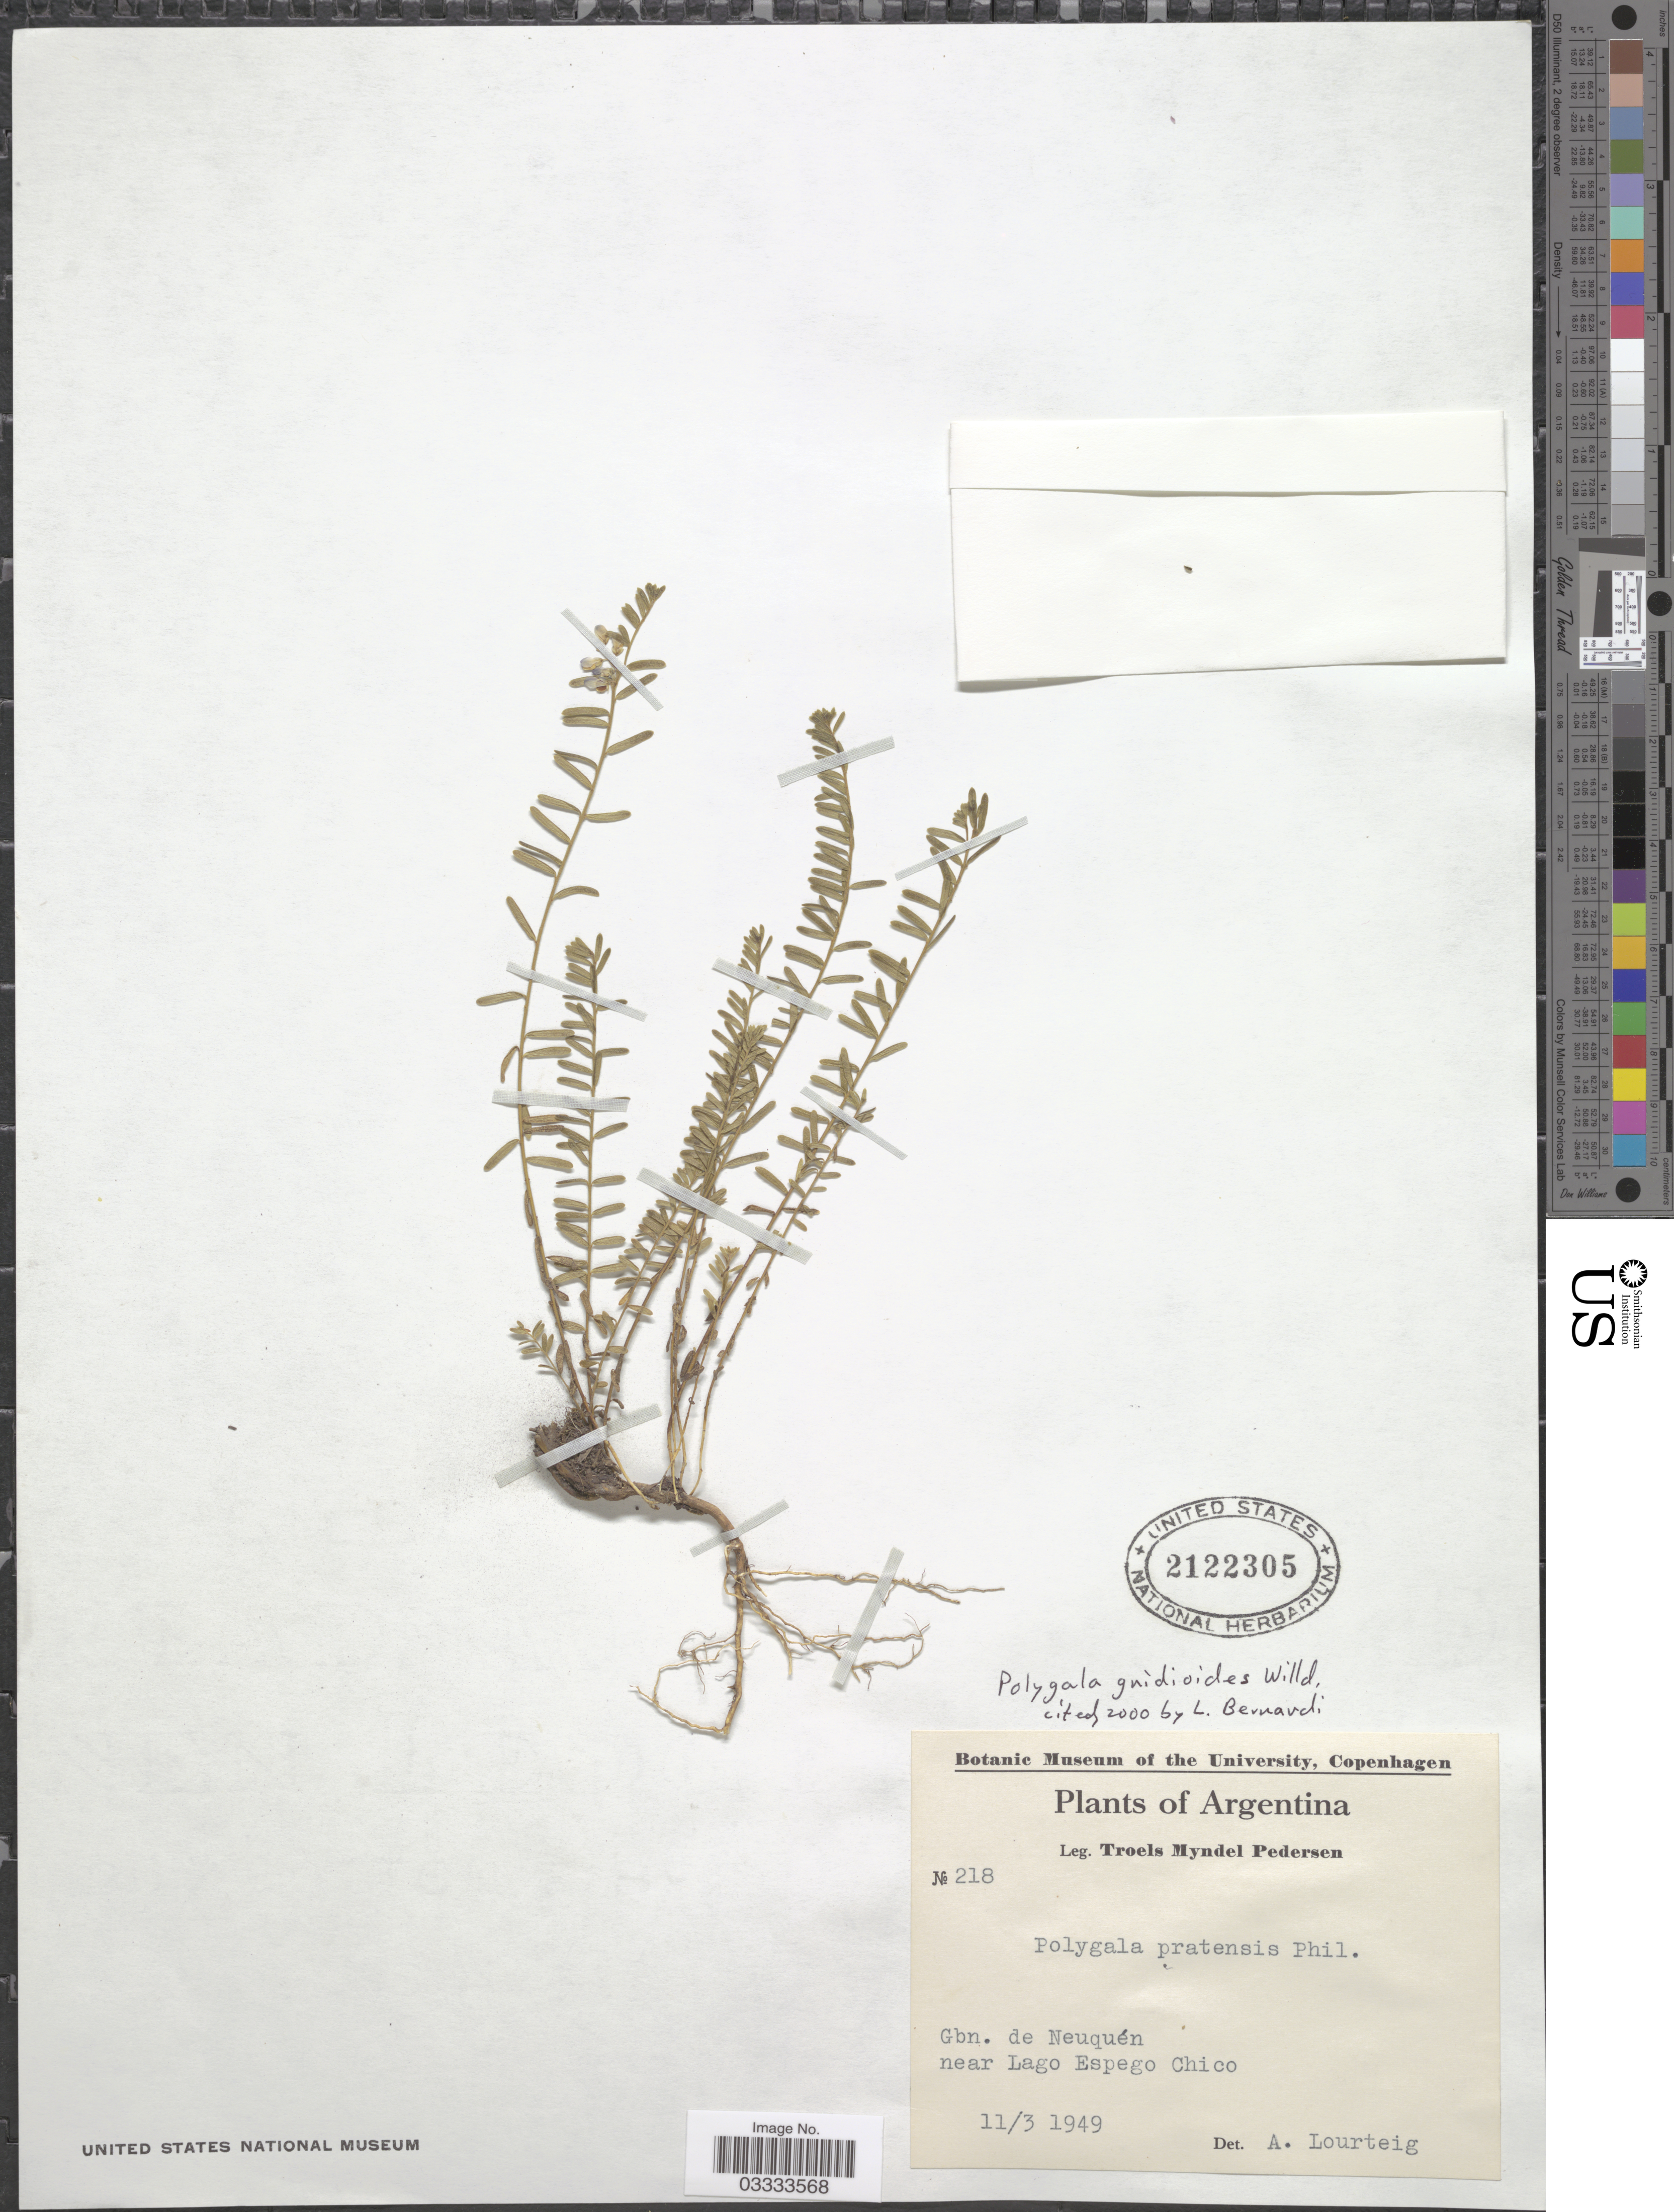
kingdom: Plantae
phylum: Tracheophyta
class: Magnoliopsida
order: Fabales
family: Polygalaceae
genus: Polygala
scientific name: Polygala gnidioides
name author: Willd.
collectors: T. Pederson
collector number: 218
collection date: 1949-03-11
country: Argentina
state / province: Neuquen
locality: Gbn. de Neuquén near Lago Espego Chico.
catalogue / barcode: US 2122305